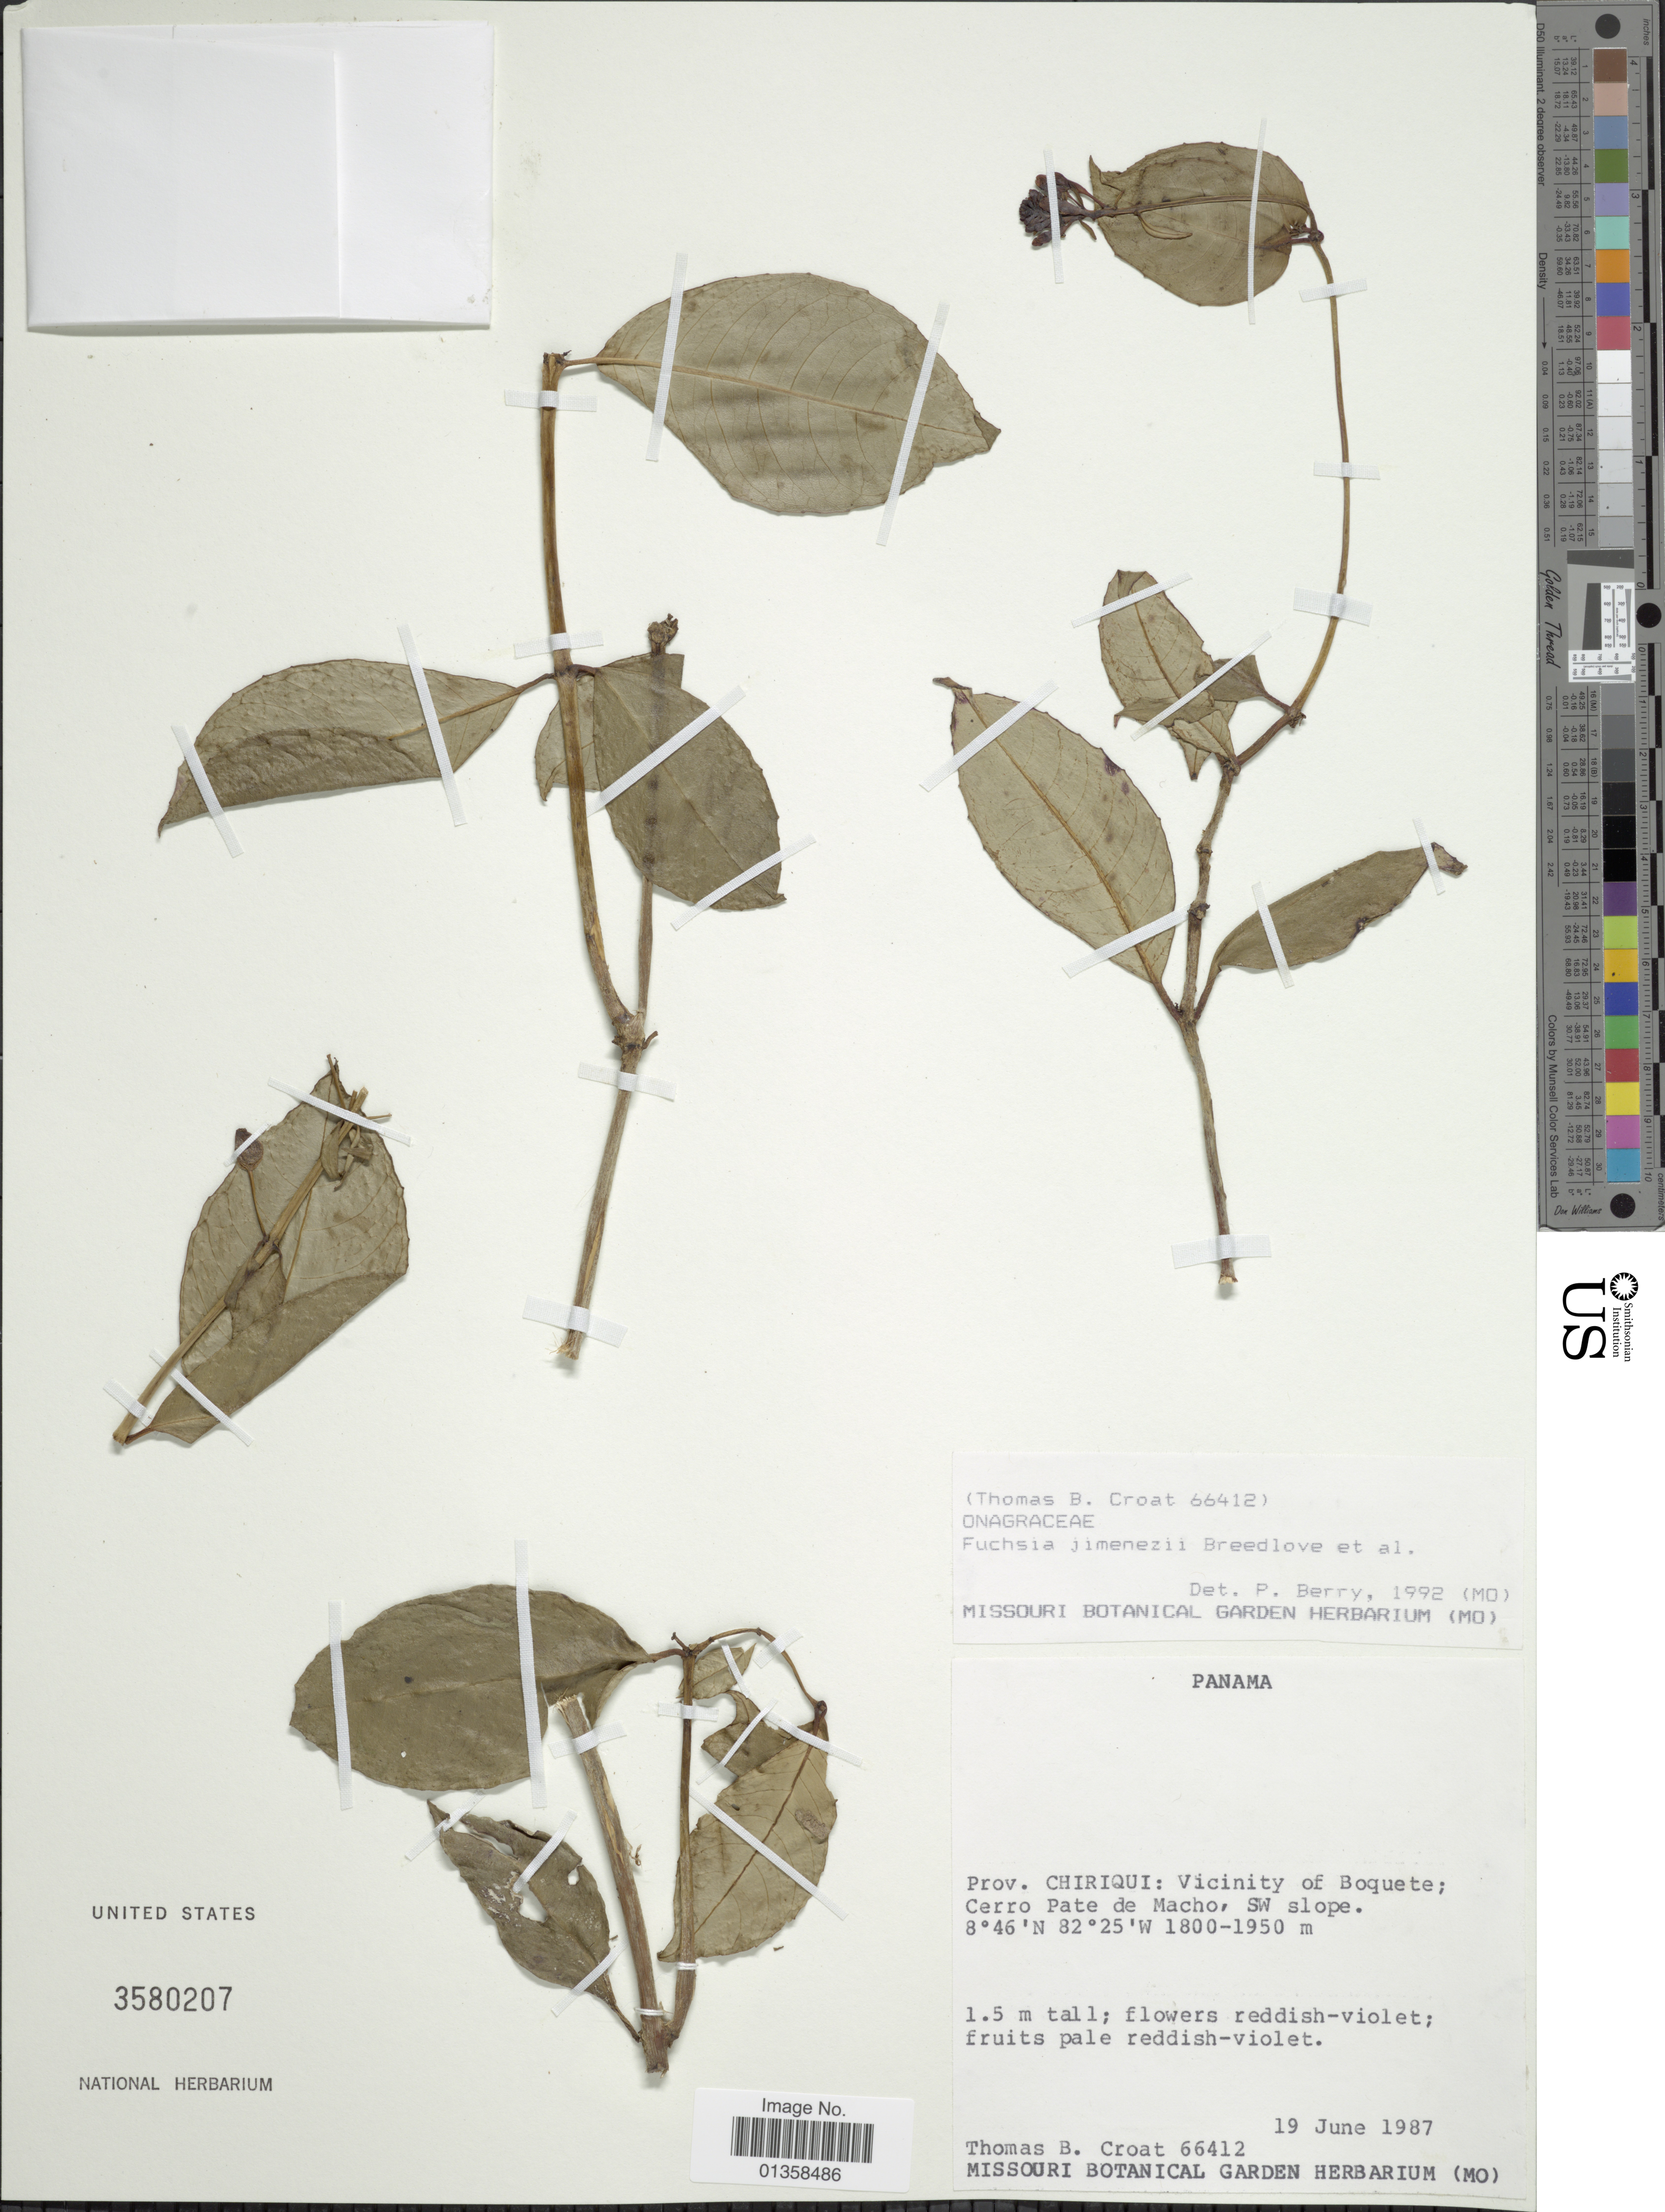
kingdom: Plantae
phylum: Tracheophyta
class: Magnoliopsida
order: Myrtales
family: Onagraceae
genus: Fuchsia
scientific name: Fuchsia jimenezii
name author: Breedlove et al.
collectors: T. B. Croat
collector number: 66412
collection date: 1987-06-19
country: Panama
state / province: Chiriqui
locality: Vicinity of Boquete; Cerro Pate de Macho, SW slope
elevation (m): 1800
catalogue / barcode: US 3580207